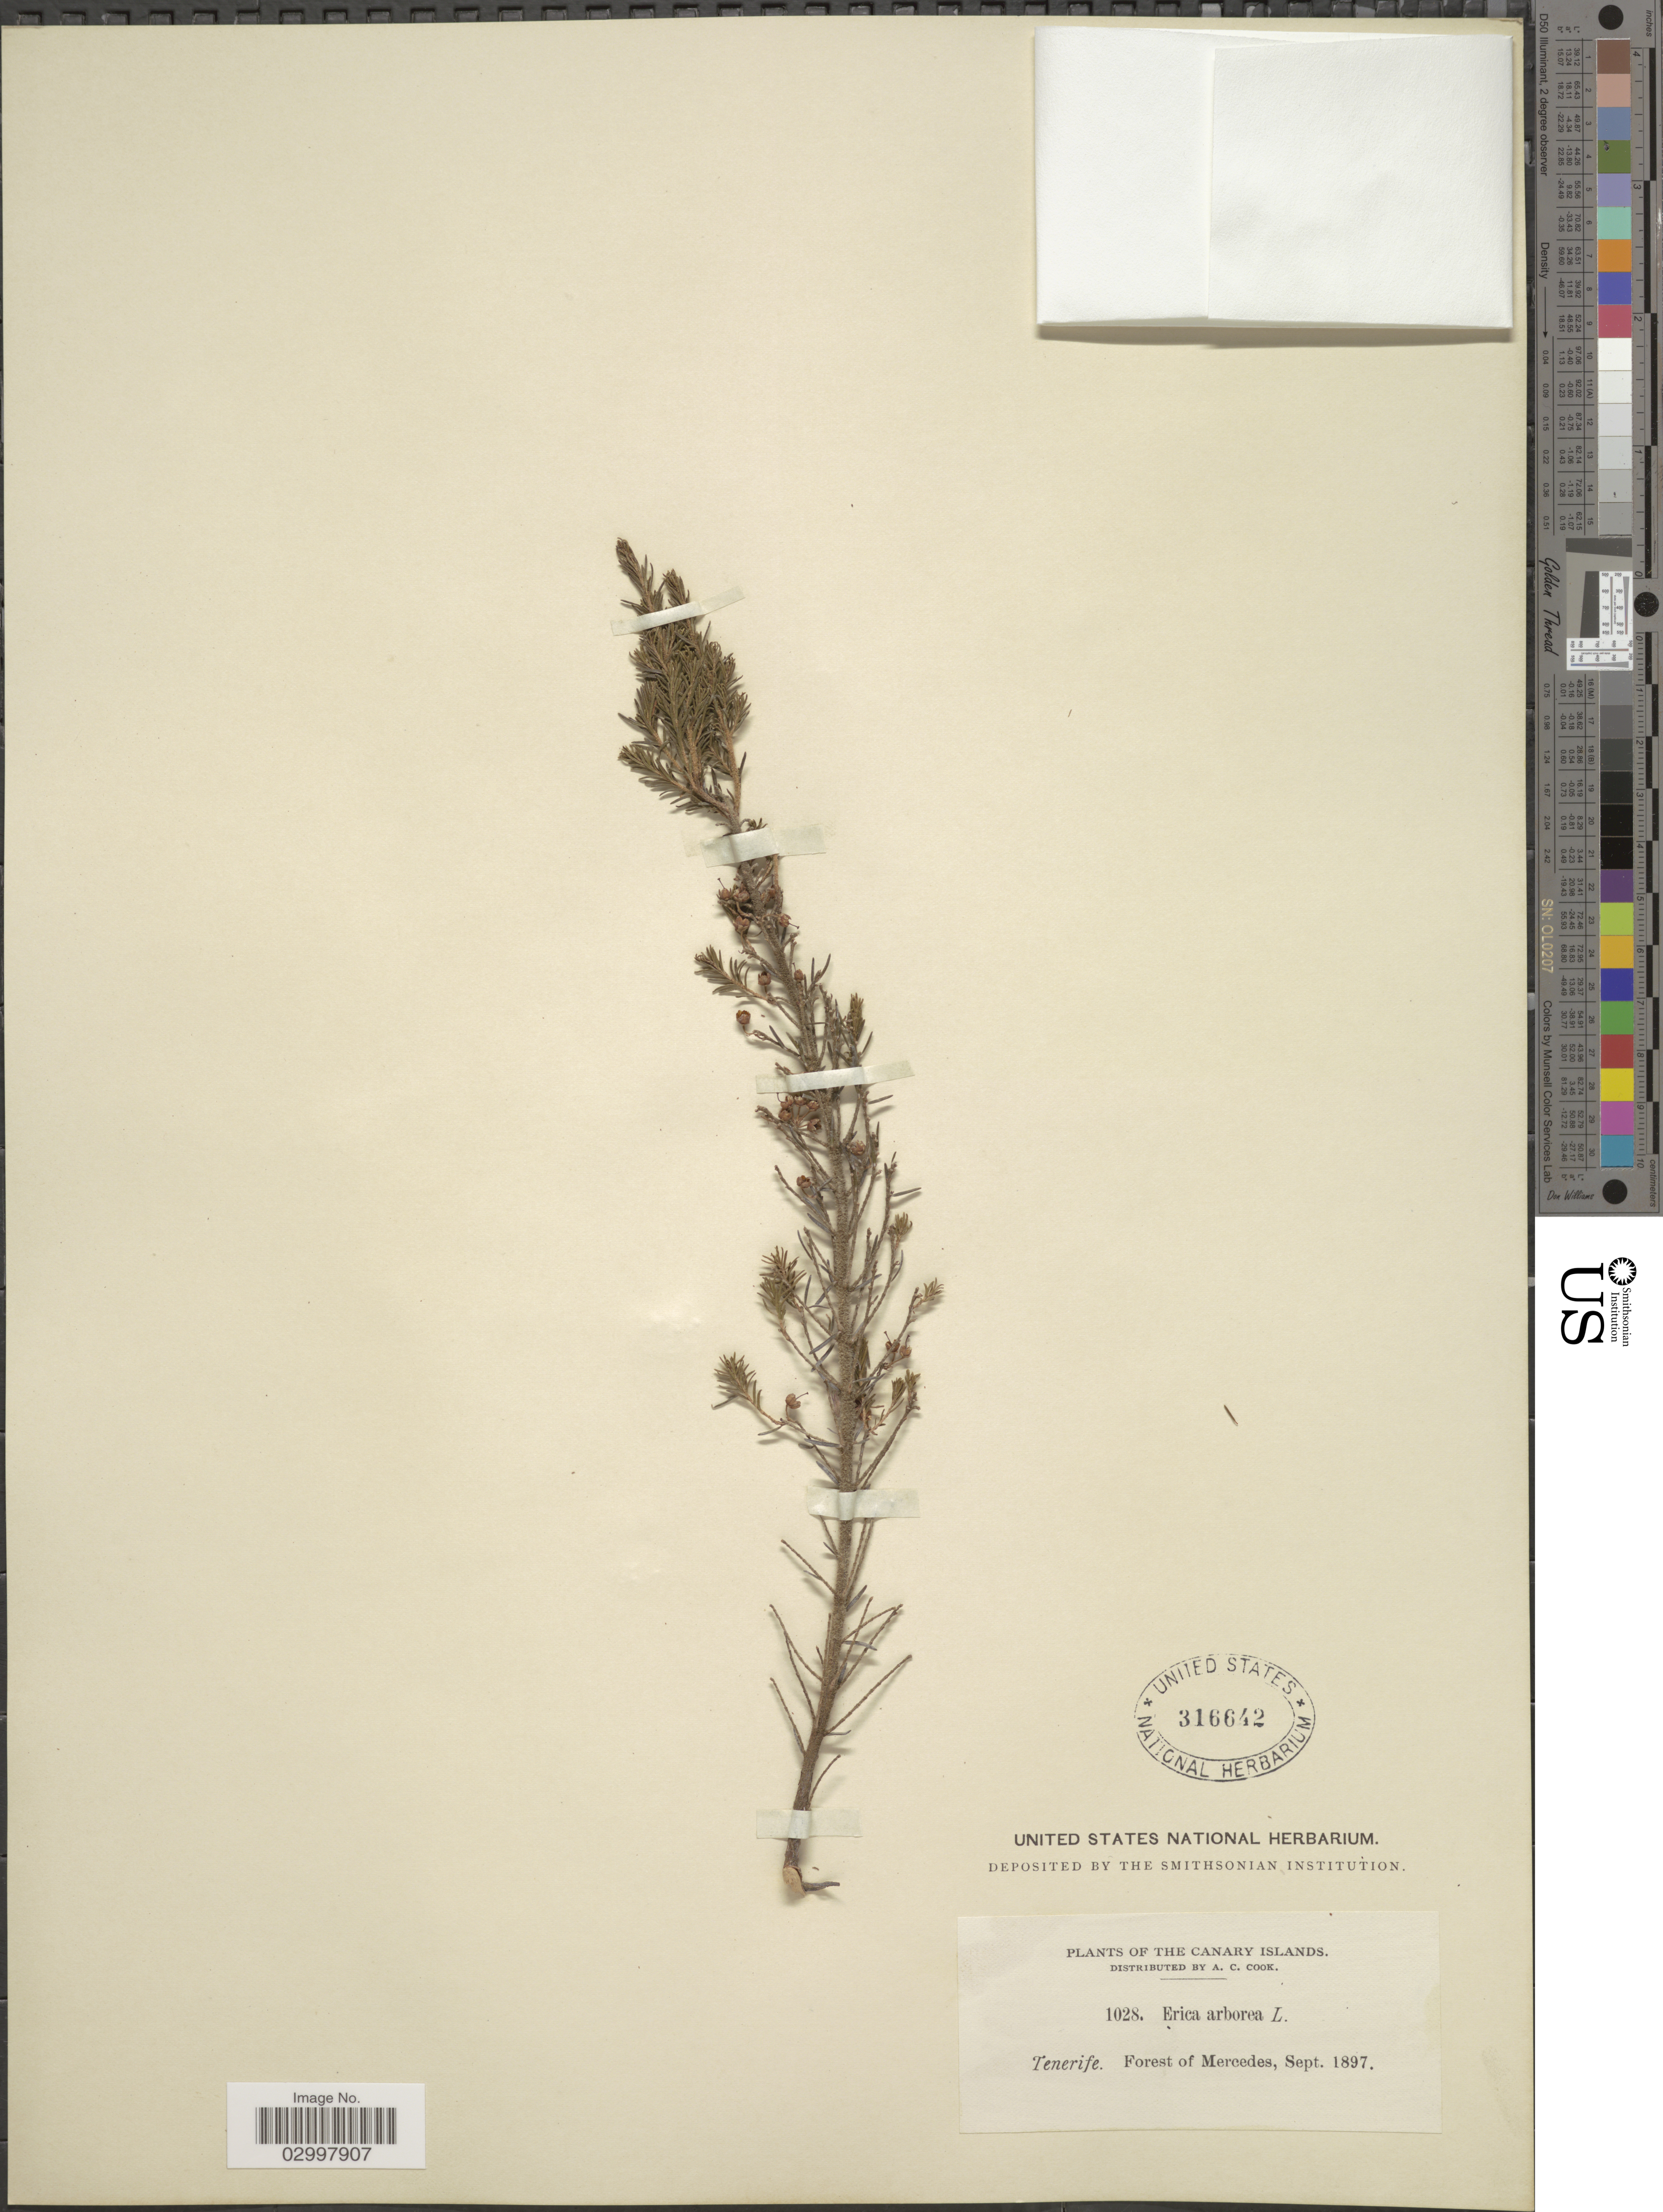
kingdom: Plantae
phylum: Tracheophyta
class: Magnoliopsida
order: Ericales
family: Ericaceae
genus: Erica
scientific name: Erica arborea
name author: L.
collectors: A. Cook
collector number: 1028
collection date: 1897-09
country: Spain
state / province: Canarias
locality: The Canary Islands. Tenerife. Forest of Mercedes.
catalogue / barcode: US 316642